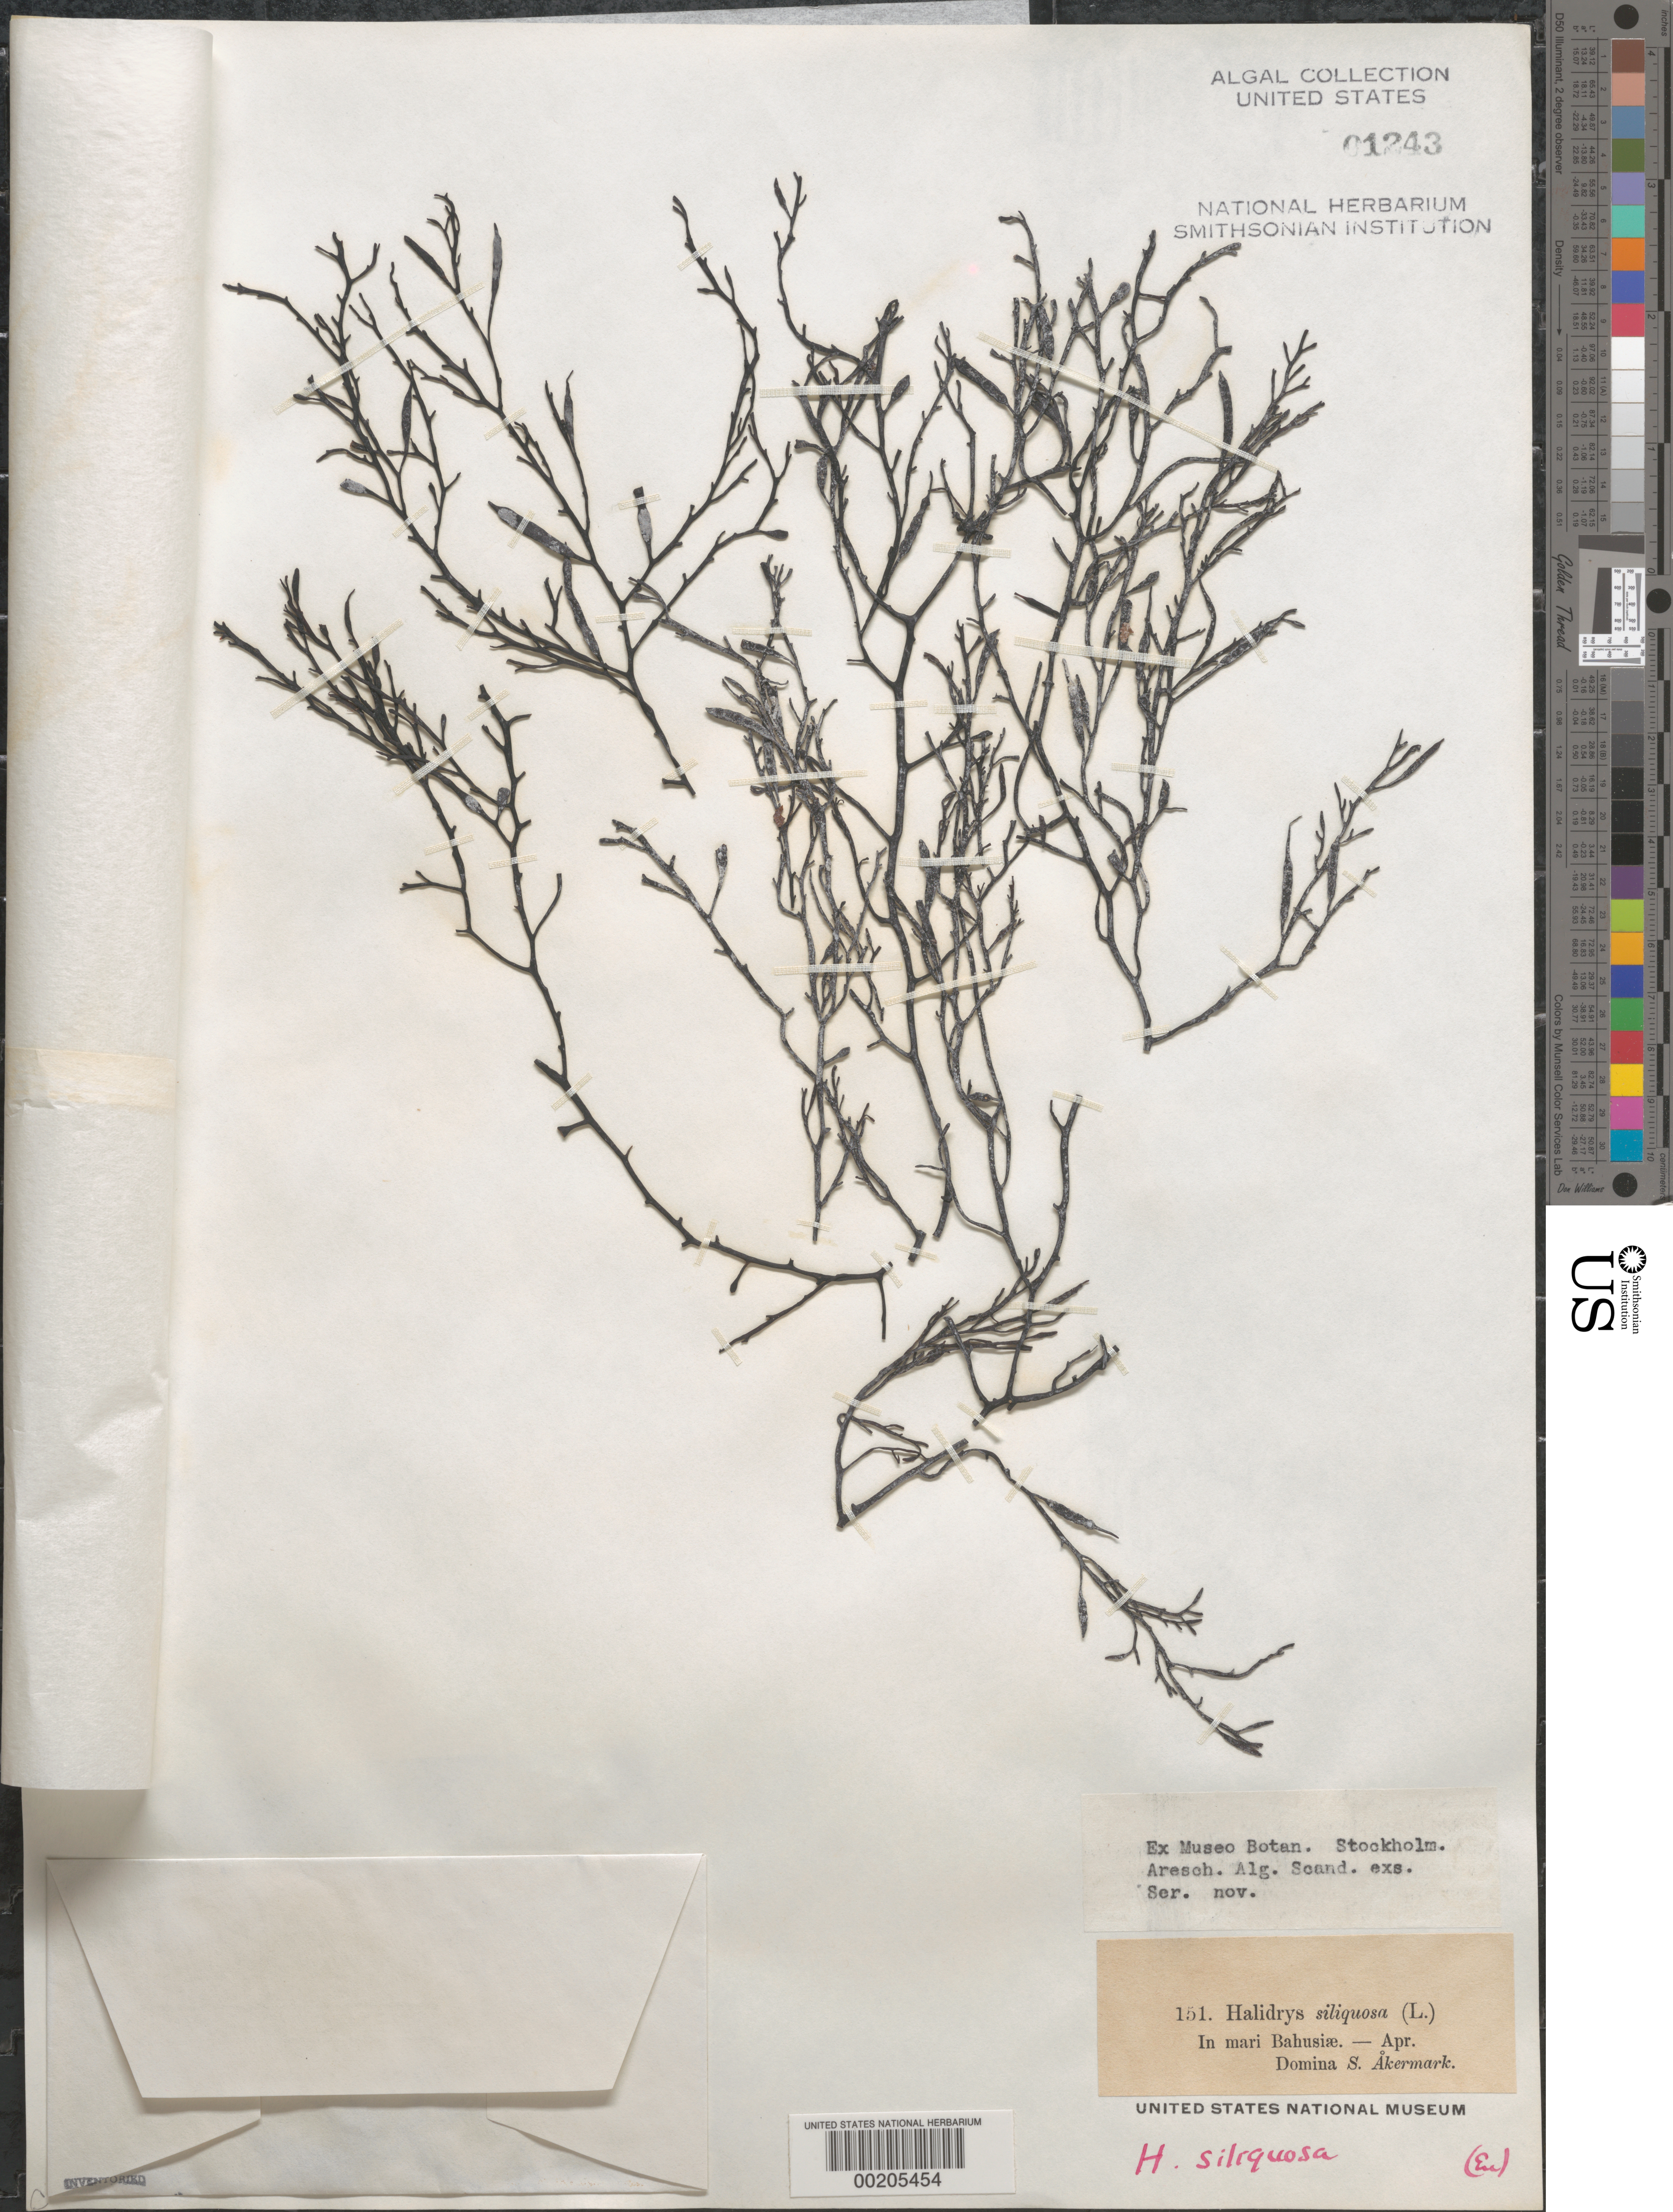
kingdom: Chromista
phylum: Ochrophyta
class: Phaeophyceae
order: Fucales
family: Sargassaceae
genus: Halidrys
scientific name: Halidrys siliquosa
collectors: S. Akermark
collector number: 151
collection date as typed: Apr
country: Sweden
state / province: Västra Götaland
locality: Bohus bay (mari bahusiae)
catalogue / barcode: US 1243